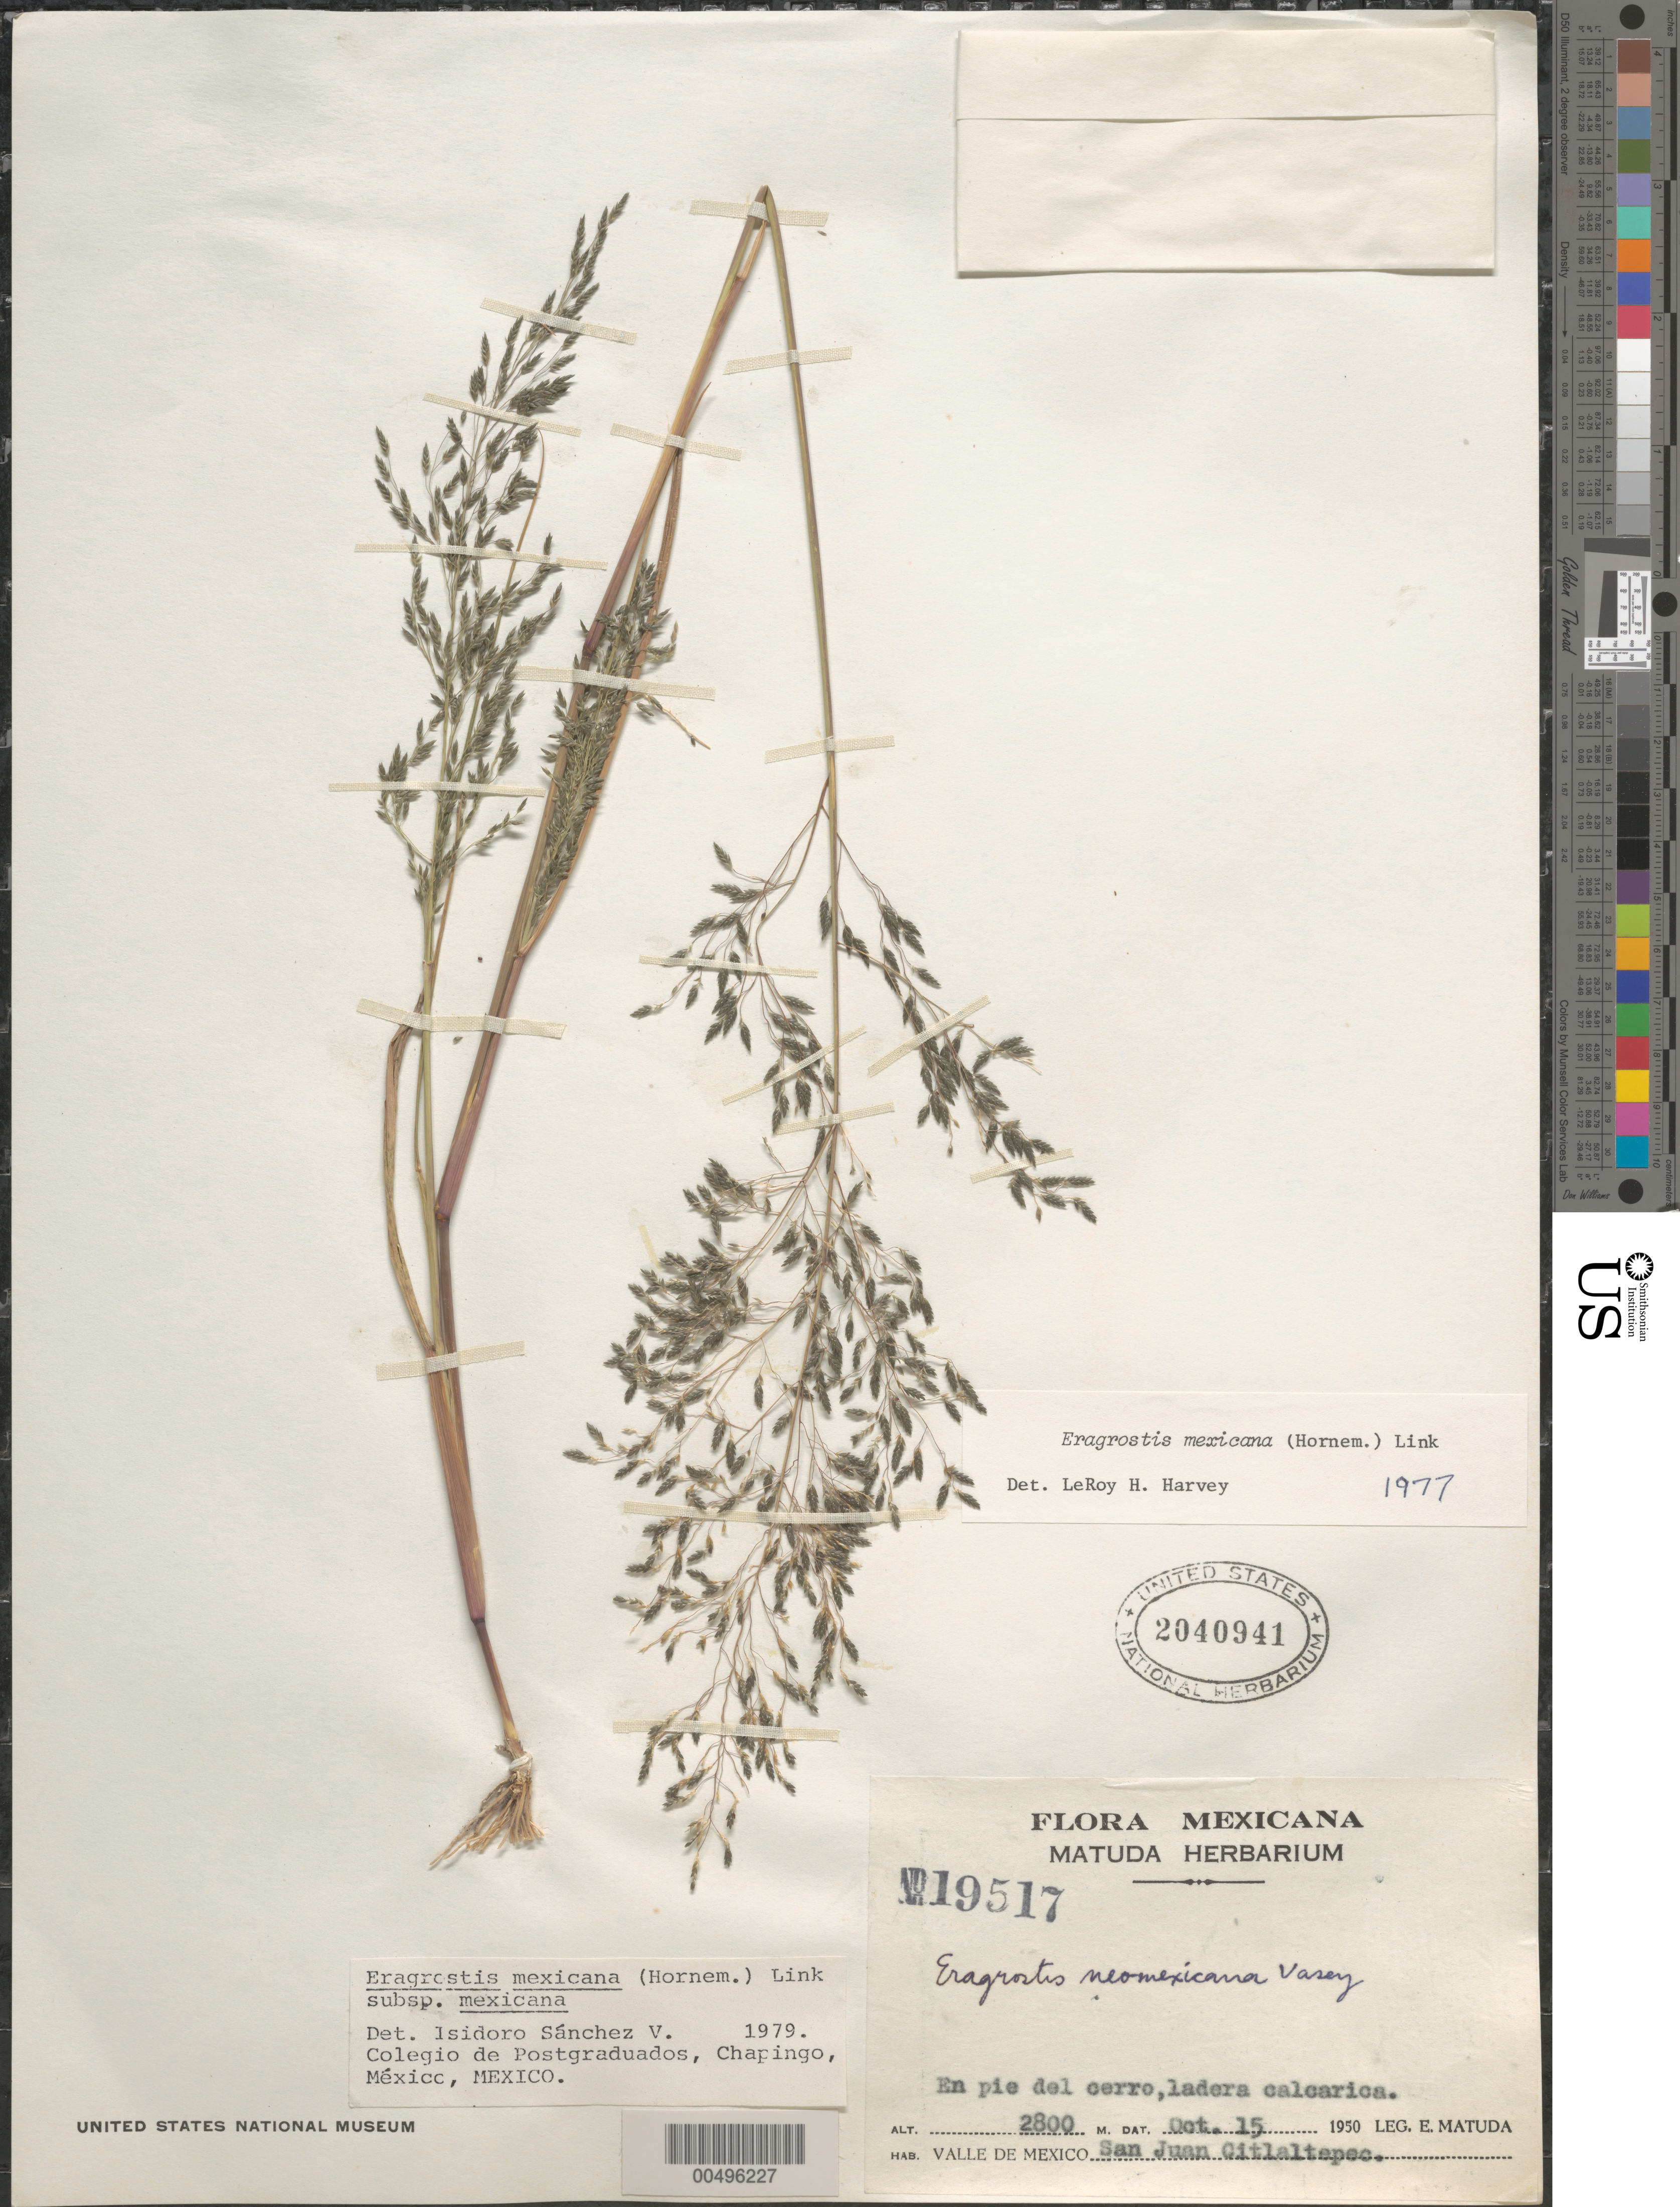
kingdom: Plantae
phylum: Tracheophyta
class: Liliopsida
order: Poales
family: Poaceae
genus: Eragrostis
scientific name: Eragrostis mexicana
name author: (Hornem.) Link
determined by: Sánchez Vega, I. M.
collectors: E. Matuda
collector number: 19517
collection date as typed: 15 Oct 1950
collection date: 1950-10-15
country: Mexico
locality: Valle de Mexico, San Juan Citlaltepec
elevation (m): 2800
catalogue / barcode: US 2040941